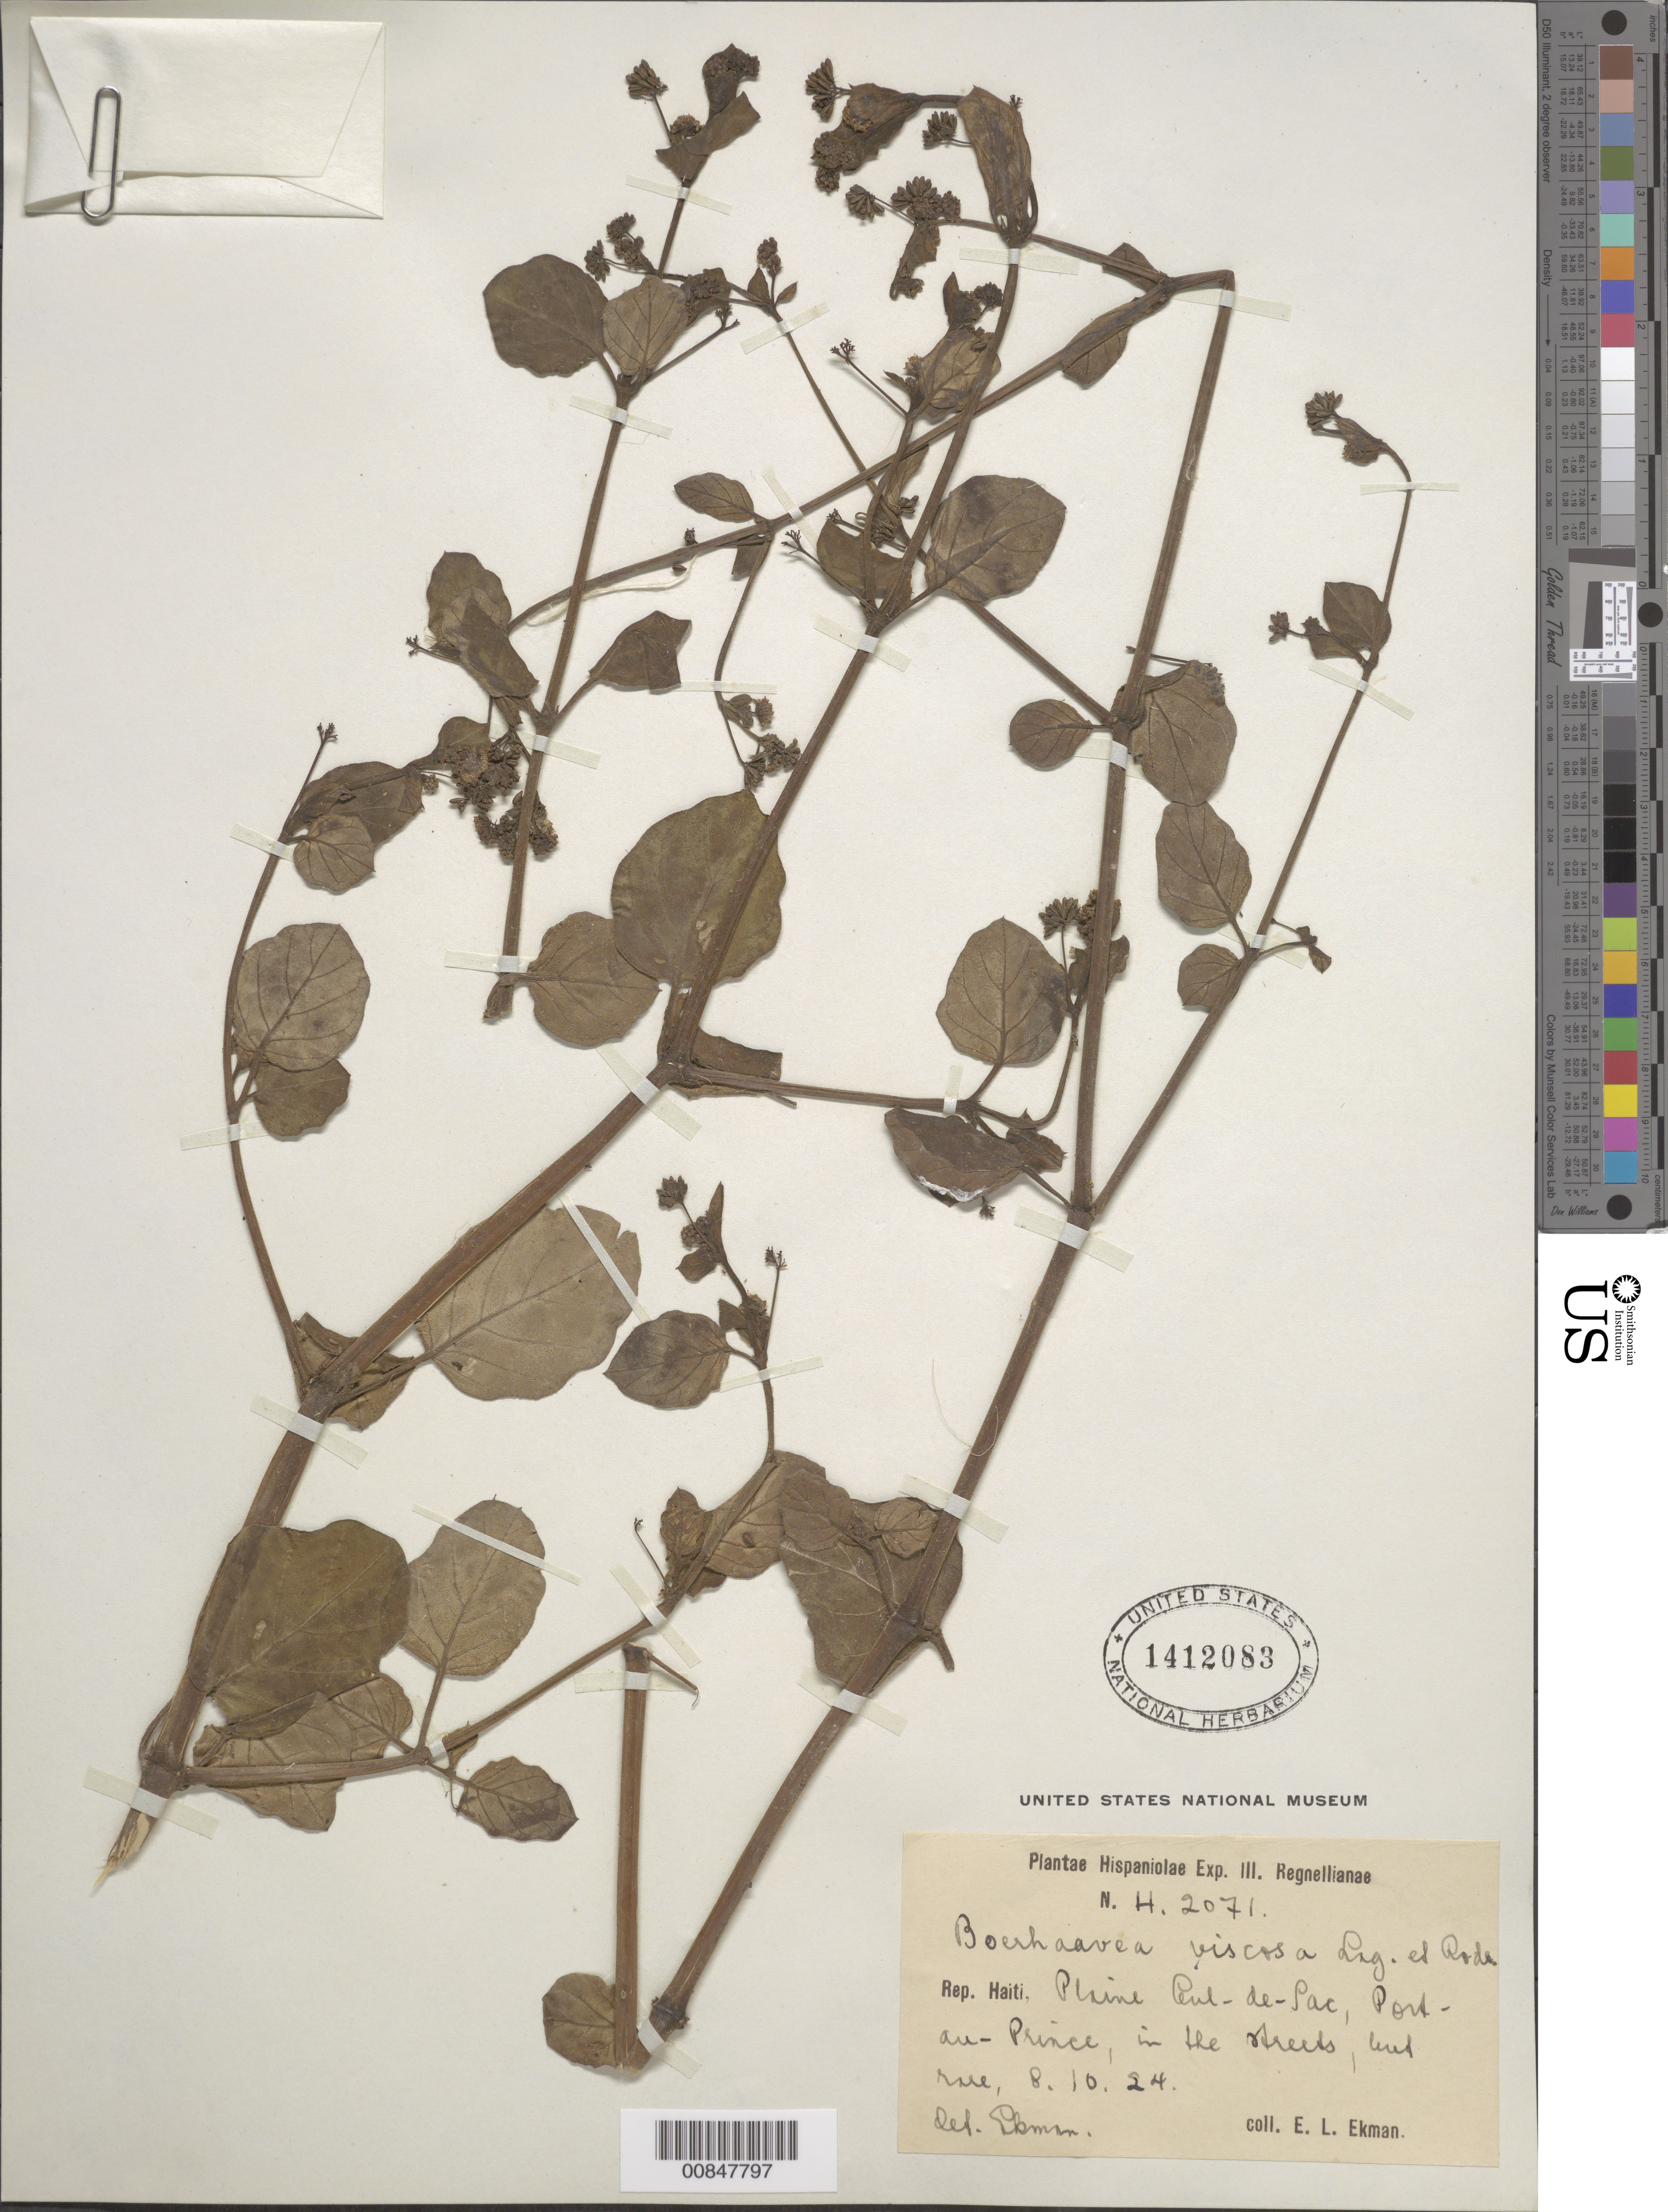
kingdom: Plantae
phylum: Tracheophyta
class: Magnoliopsida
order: Caryophyllales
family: Nyctaginaceae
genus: Boerhavia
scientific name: Boerhavia coccinea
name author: Mill.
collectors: E. L. Ekman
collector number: H 2071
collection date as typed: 08 Oct 1924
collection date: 1924-10-08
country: Haiti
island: Hispaniola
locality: Plaine Cul-de-Sac, Port-au-Prince.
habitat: In the streets.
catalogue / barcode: US 1412083